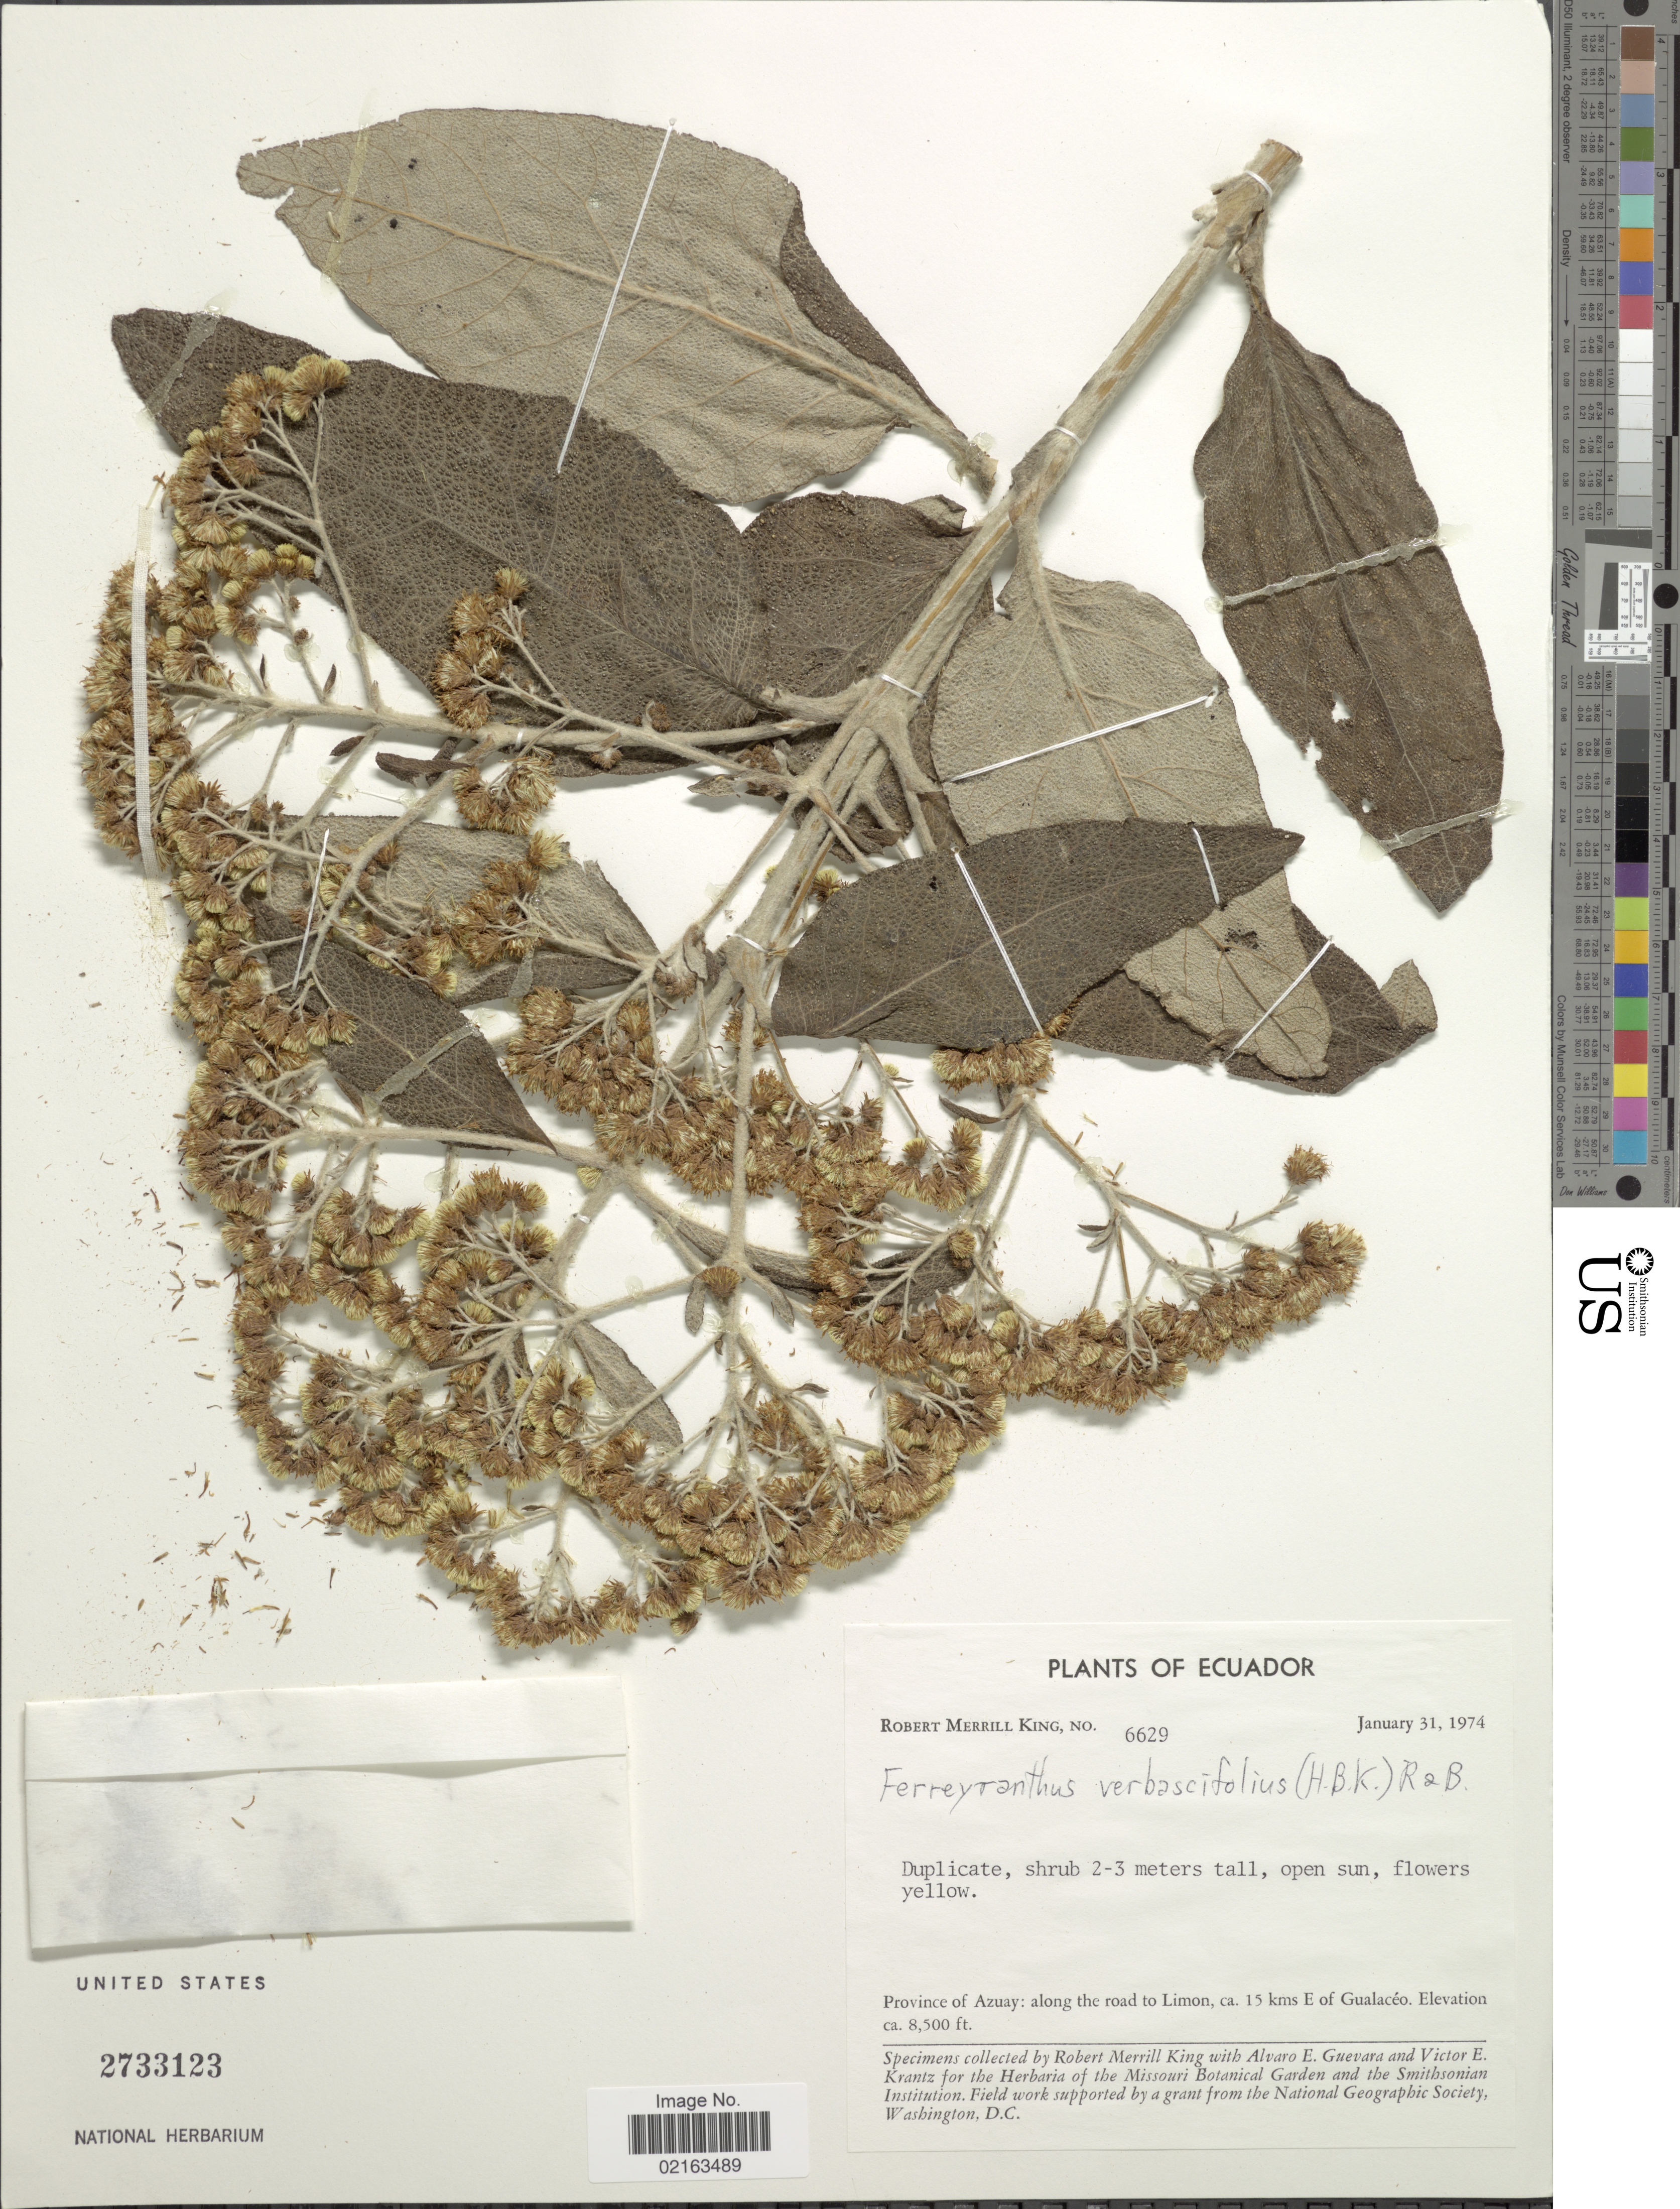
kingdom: Plantae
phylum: Tracheophyta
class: Magnoliopsida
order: Asterales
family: Asteraceae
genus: Ferreyranthus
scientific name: Ferreyranthus verbascifolius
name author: (Kunth) H. Rob. & Brettell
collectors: R. M. King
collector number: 6629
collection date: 1974-01-31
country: Ecuador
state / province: Azuay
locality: Province of Azuay: along the road to Limon, ca. 15 kms E of Gualacéo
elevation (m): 2591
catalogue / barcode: US 2733123